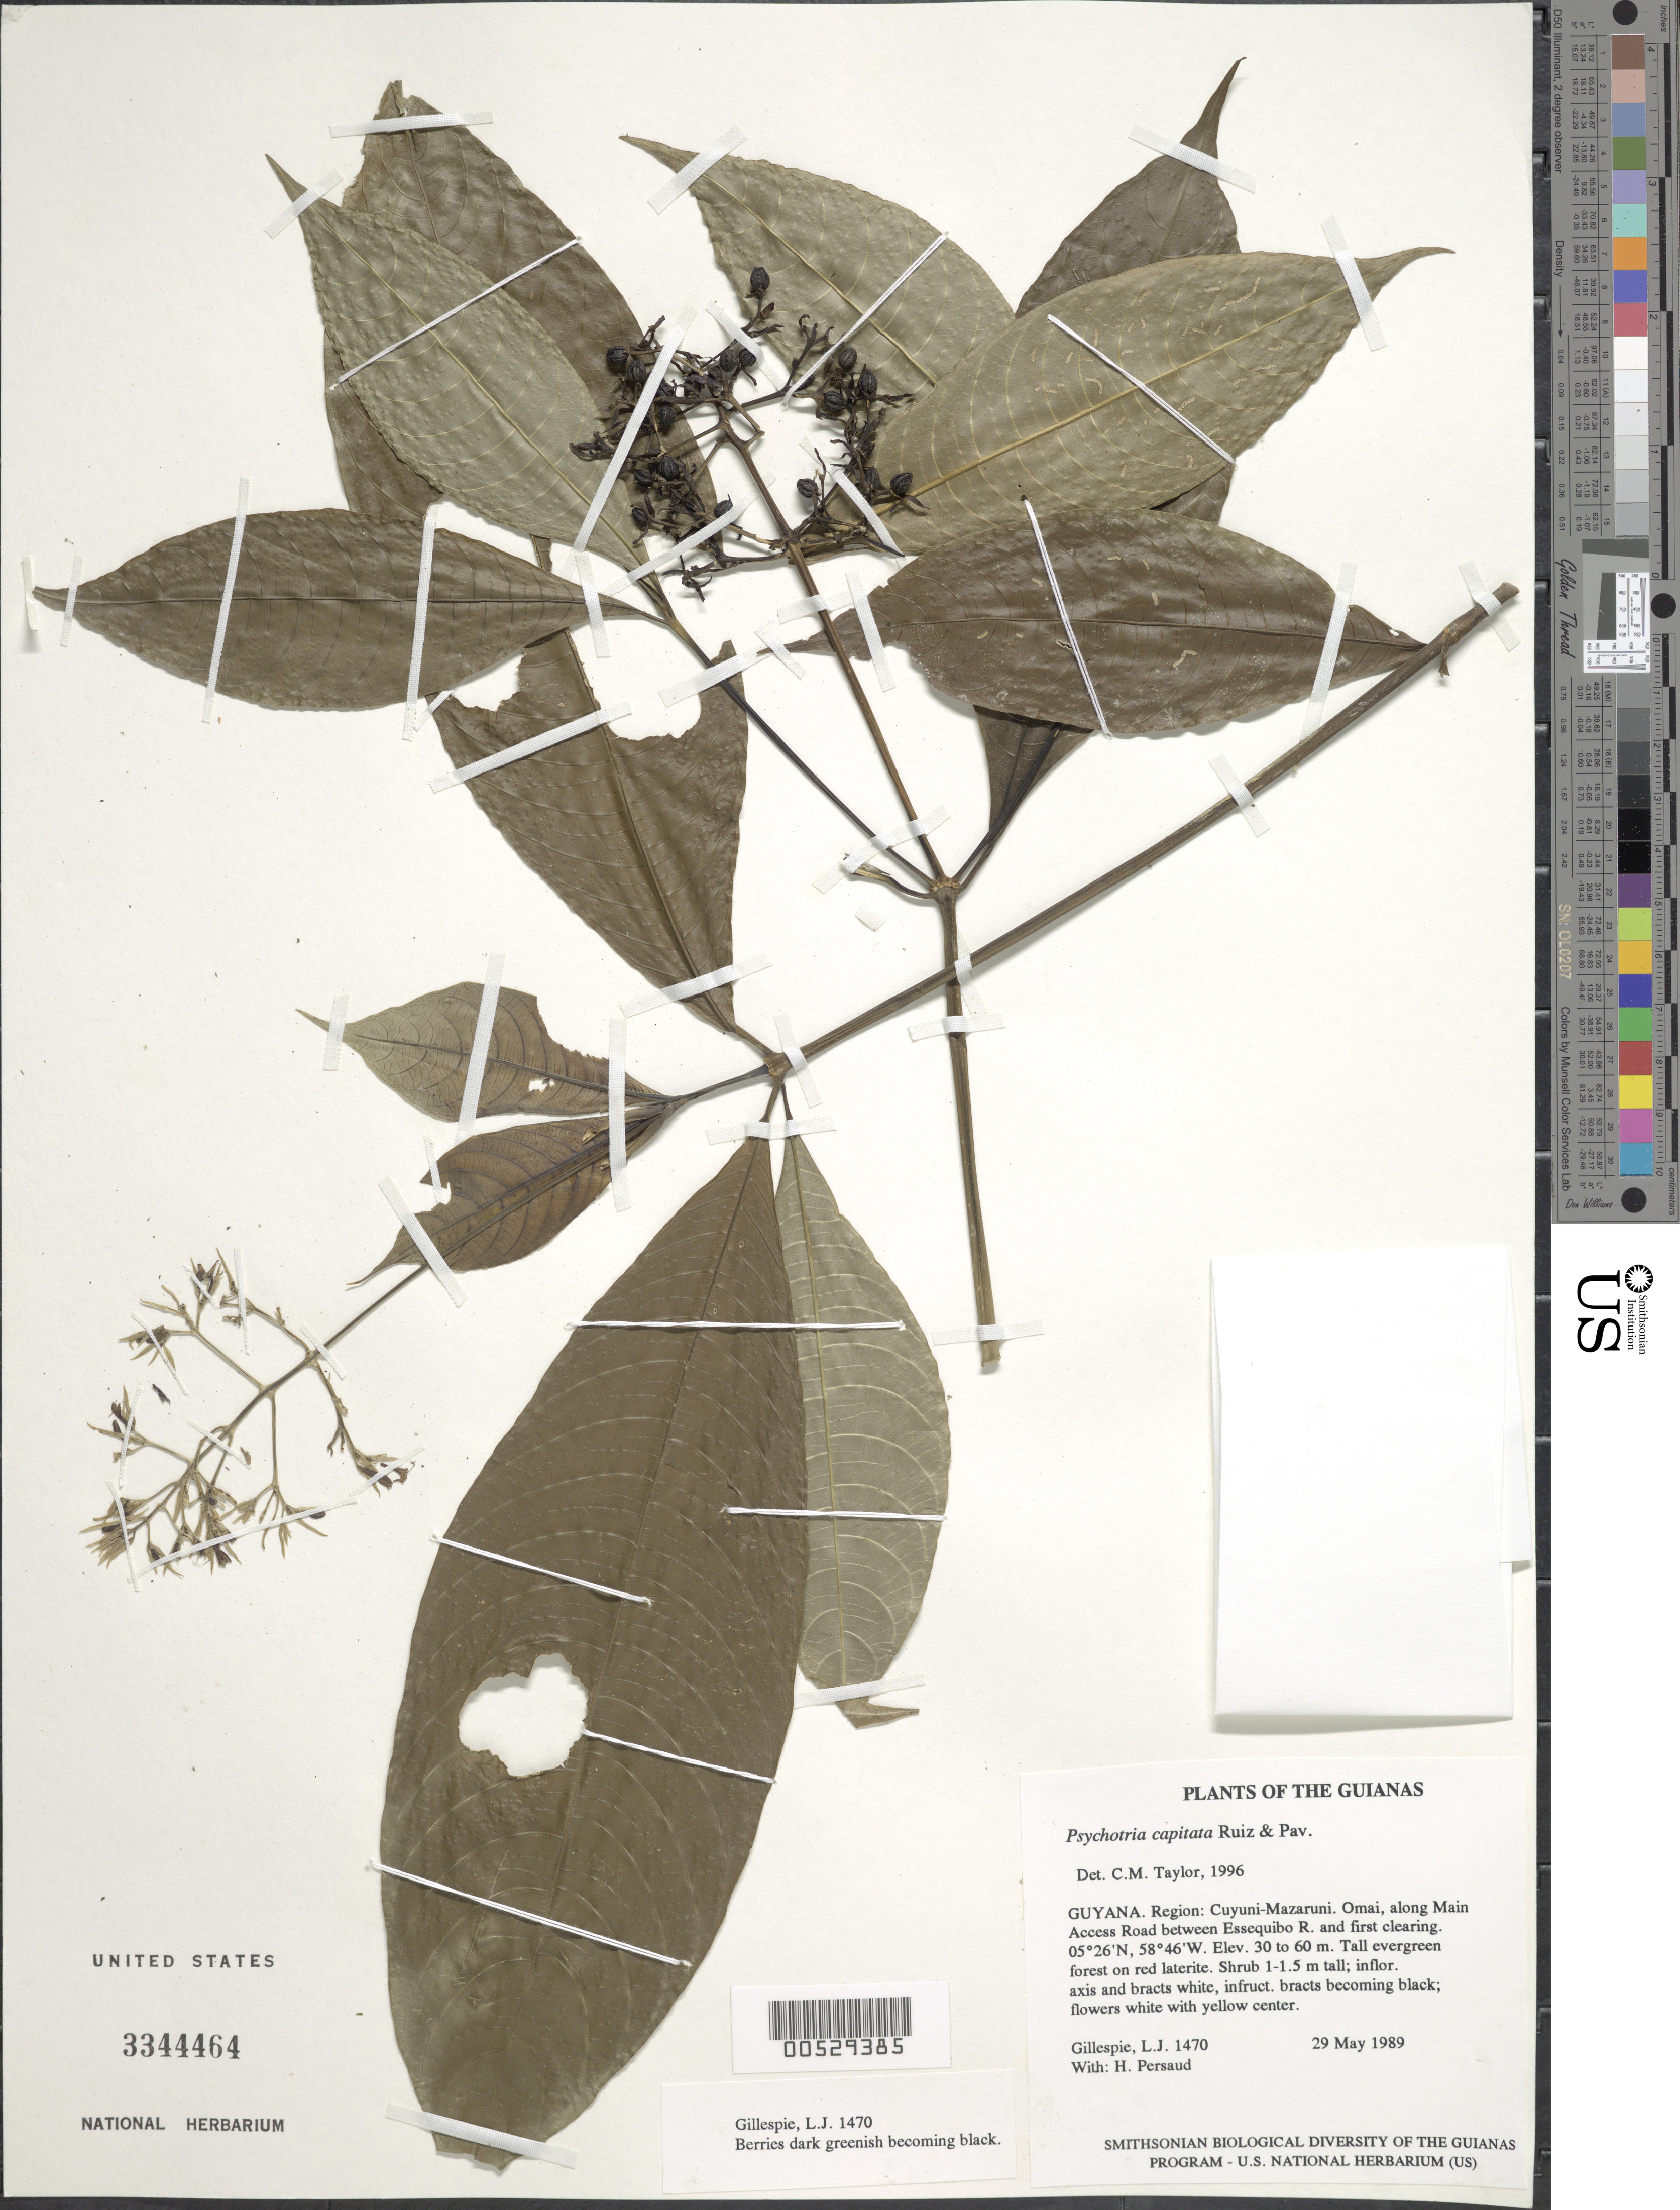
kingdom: Plantae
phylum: Tracheophyta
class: Magnoliopsida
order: Gentianales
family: Rubiaceae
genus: Palicourea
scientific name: Palicourea violacea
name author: (Aubl.) A. Rich.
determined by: Kirkbride, J. H., Jr.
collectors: L. J. Gillespie & H. Persaud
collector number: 1470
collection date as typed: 29 May 1989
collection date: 1989-05-29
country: Guyana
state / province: Cuyuni-Mazaruni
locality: Omai, along Main Access Road between Essequibo R. and first clearing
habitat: Tall evergreen forest on red laterite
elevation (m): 30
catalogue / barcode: US 3344464